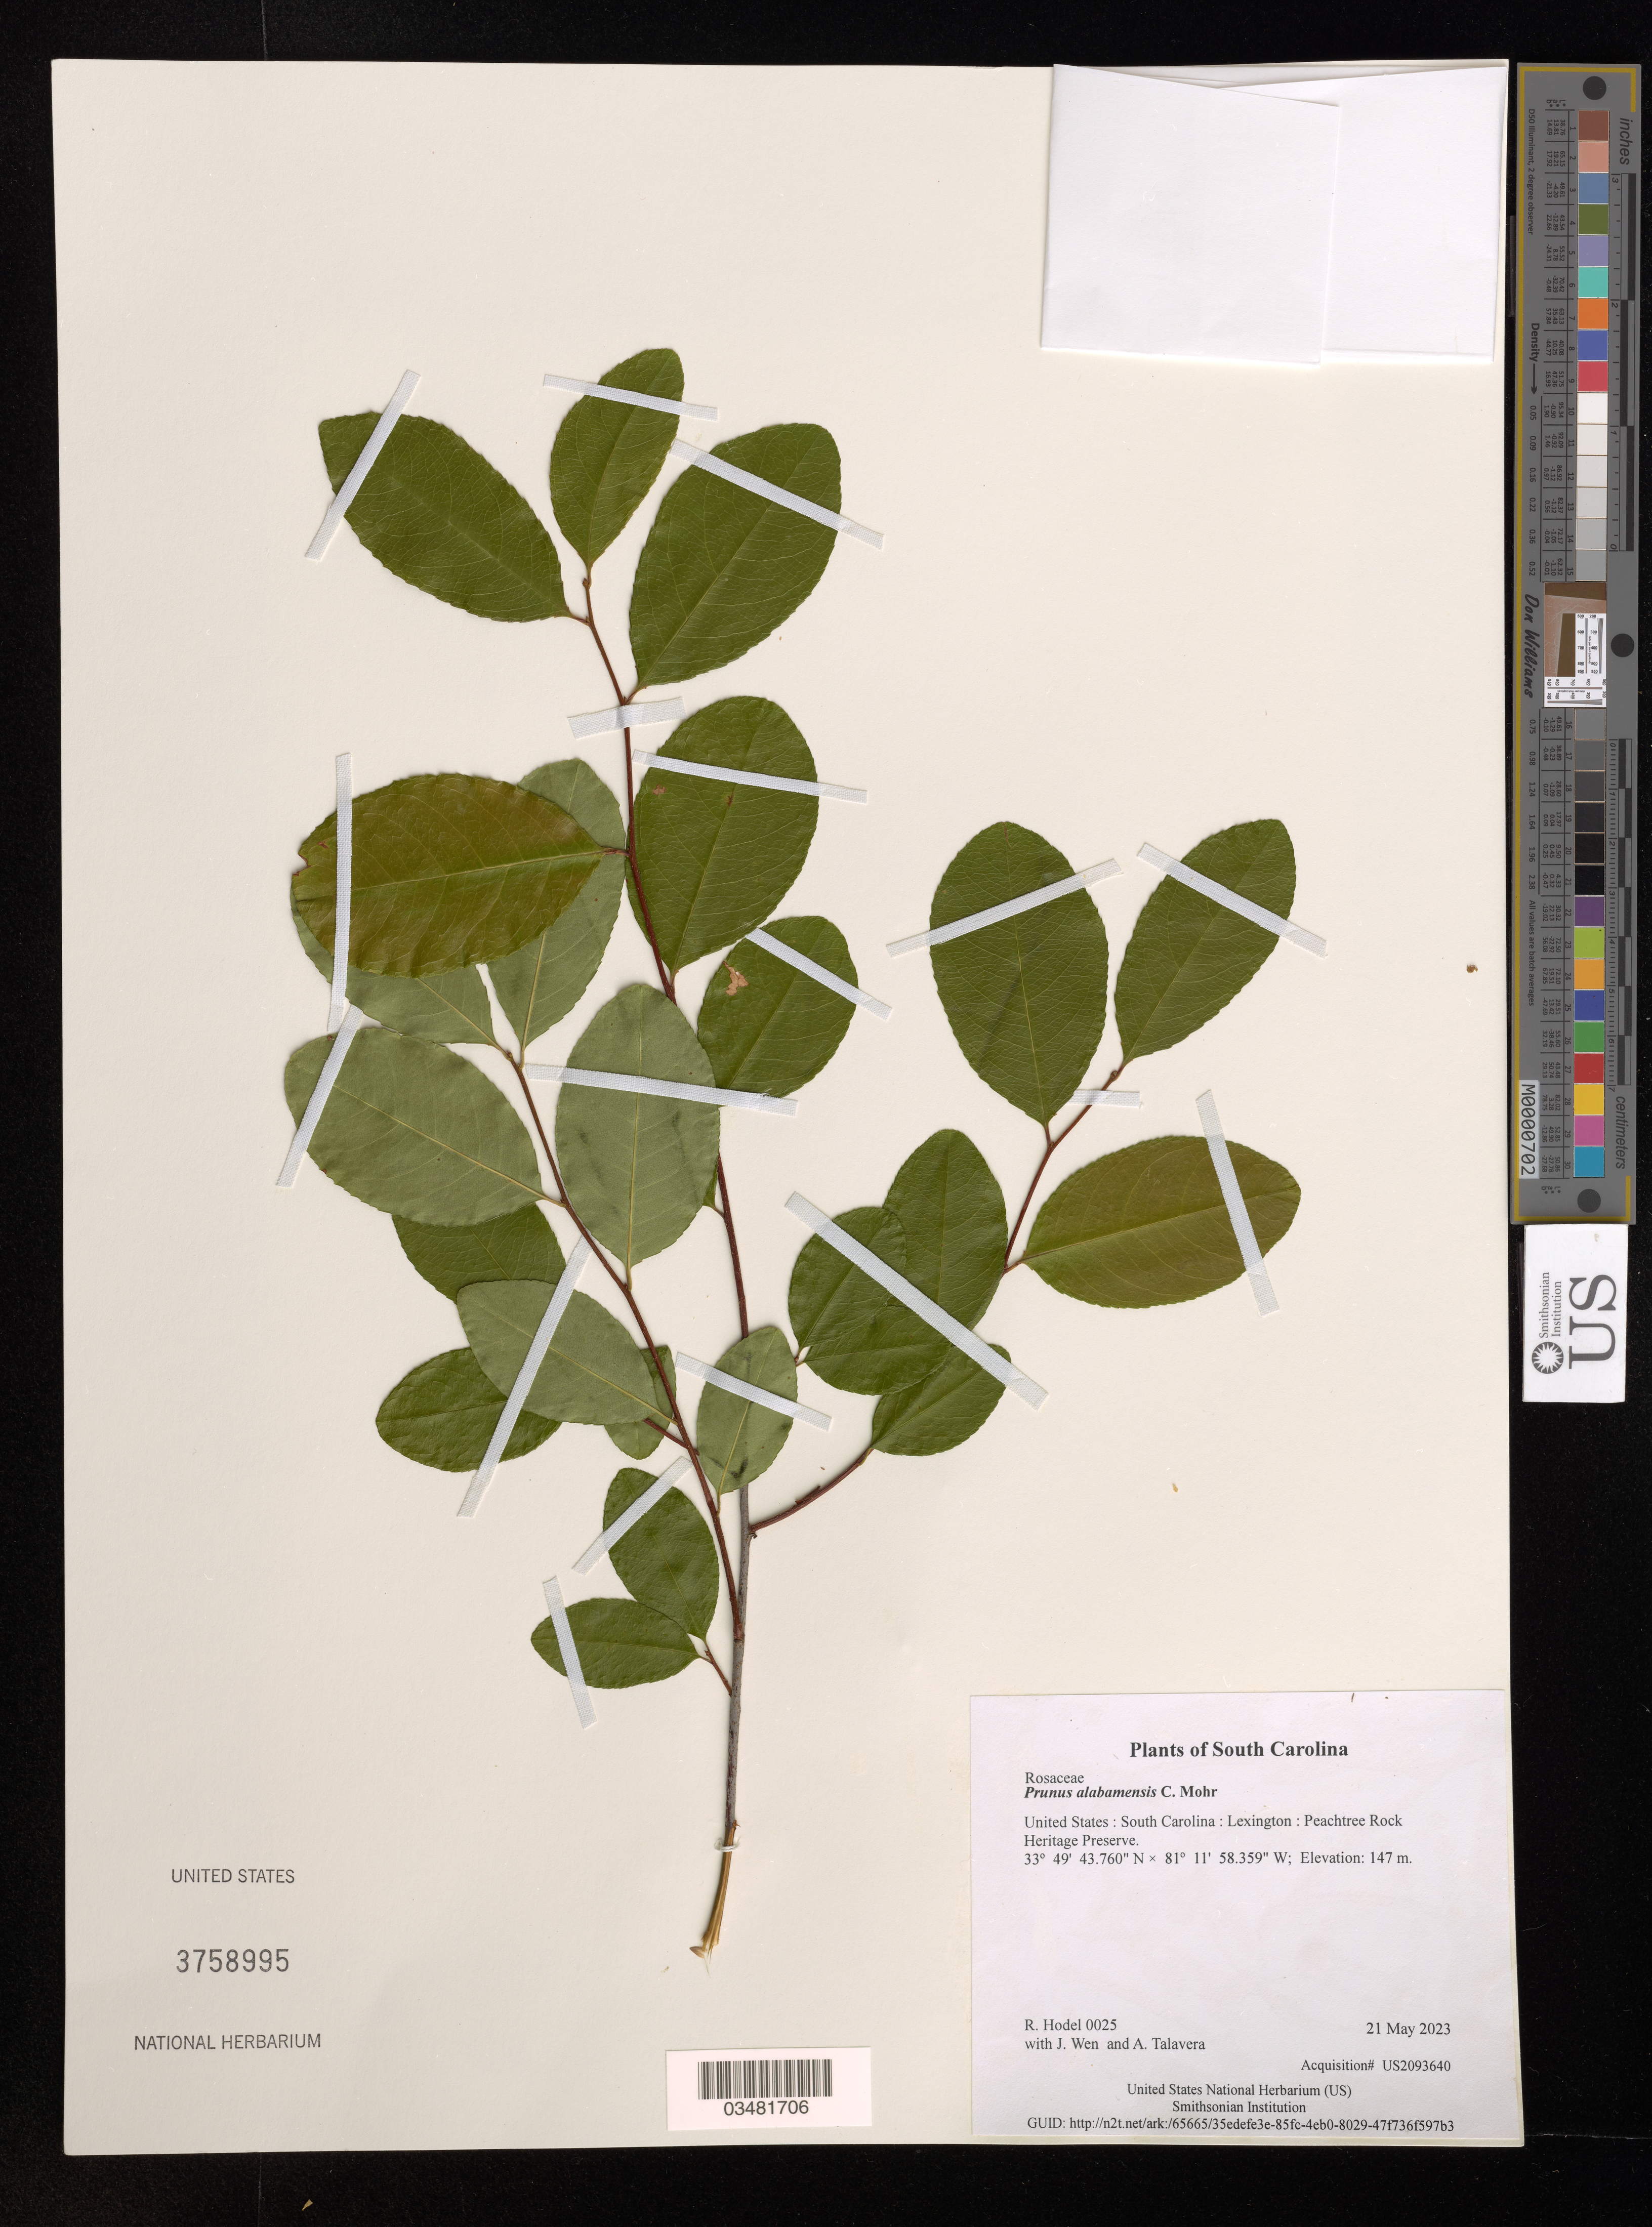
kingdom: Plantae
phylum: Tracheophyta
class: Magnoliopsida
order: Rosales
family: Rosaceae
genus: Prunus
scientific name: Prunus alabamensis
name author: C. Mohr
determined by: Hodel, Richard G. J.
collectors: R. Hodel, J. Wen & A. Talavera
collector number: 0025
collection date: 2023-05-21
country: United States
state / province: South Carolina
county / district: Lexington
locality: Peachtree Rock Heritage Preserve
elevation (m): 147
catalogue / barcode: US 3758995